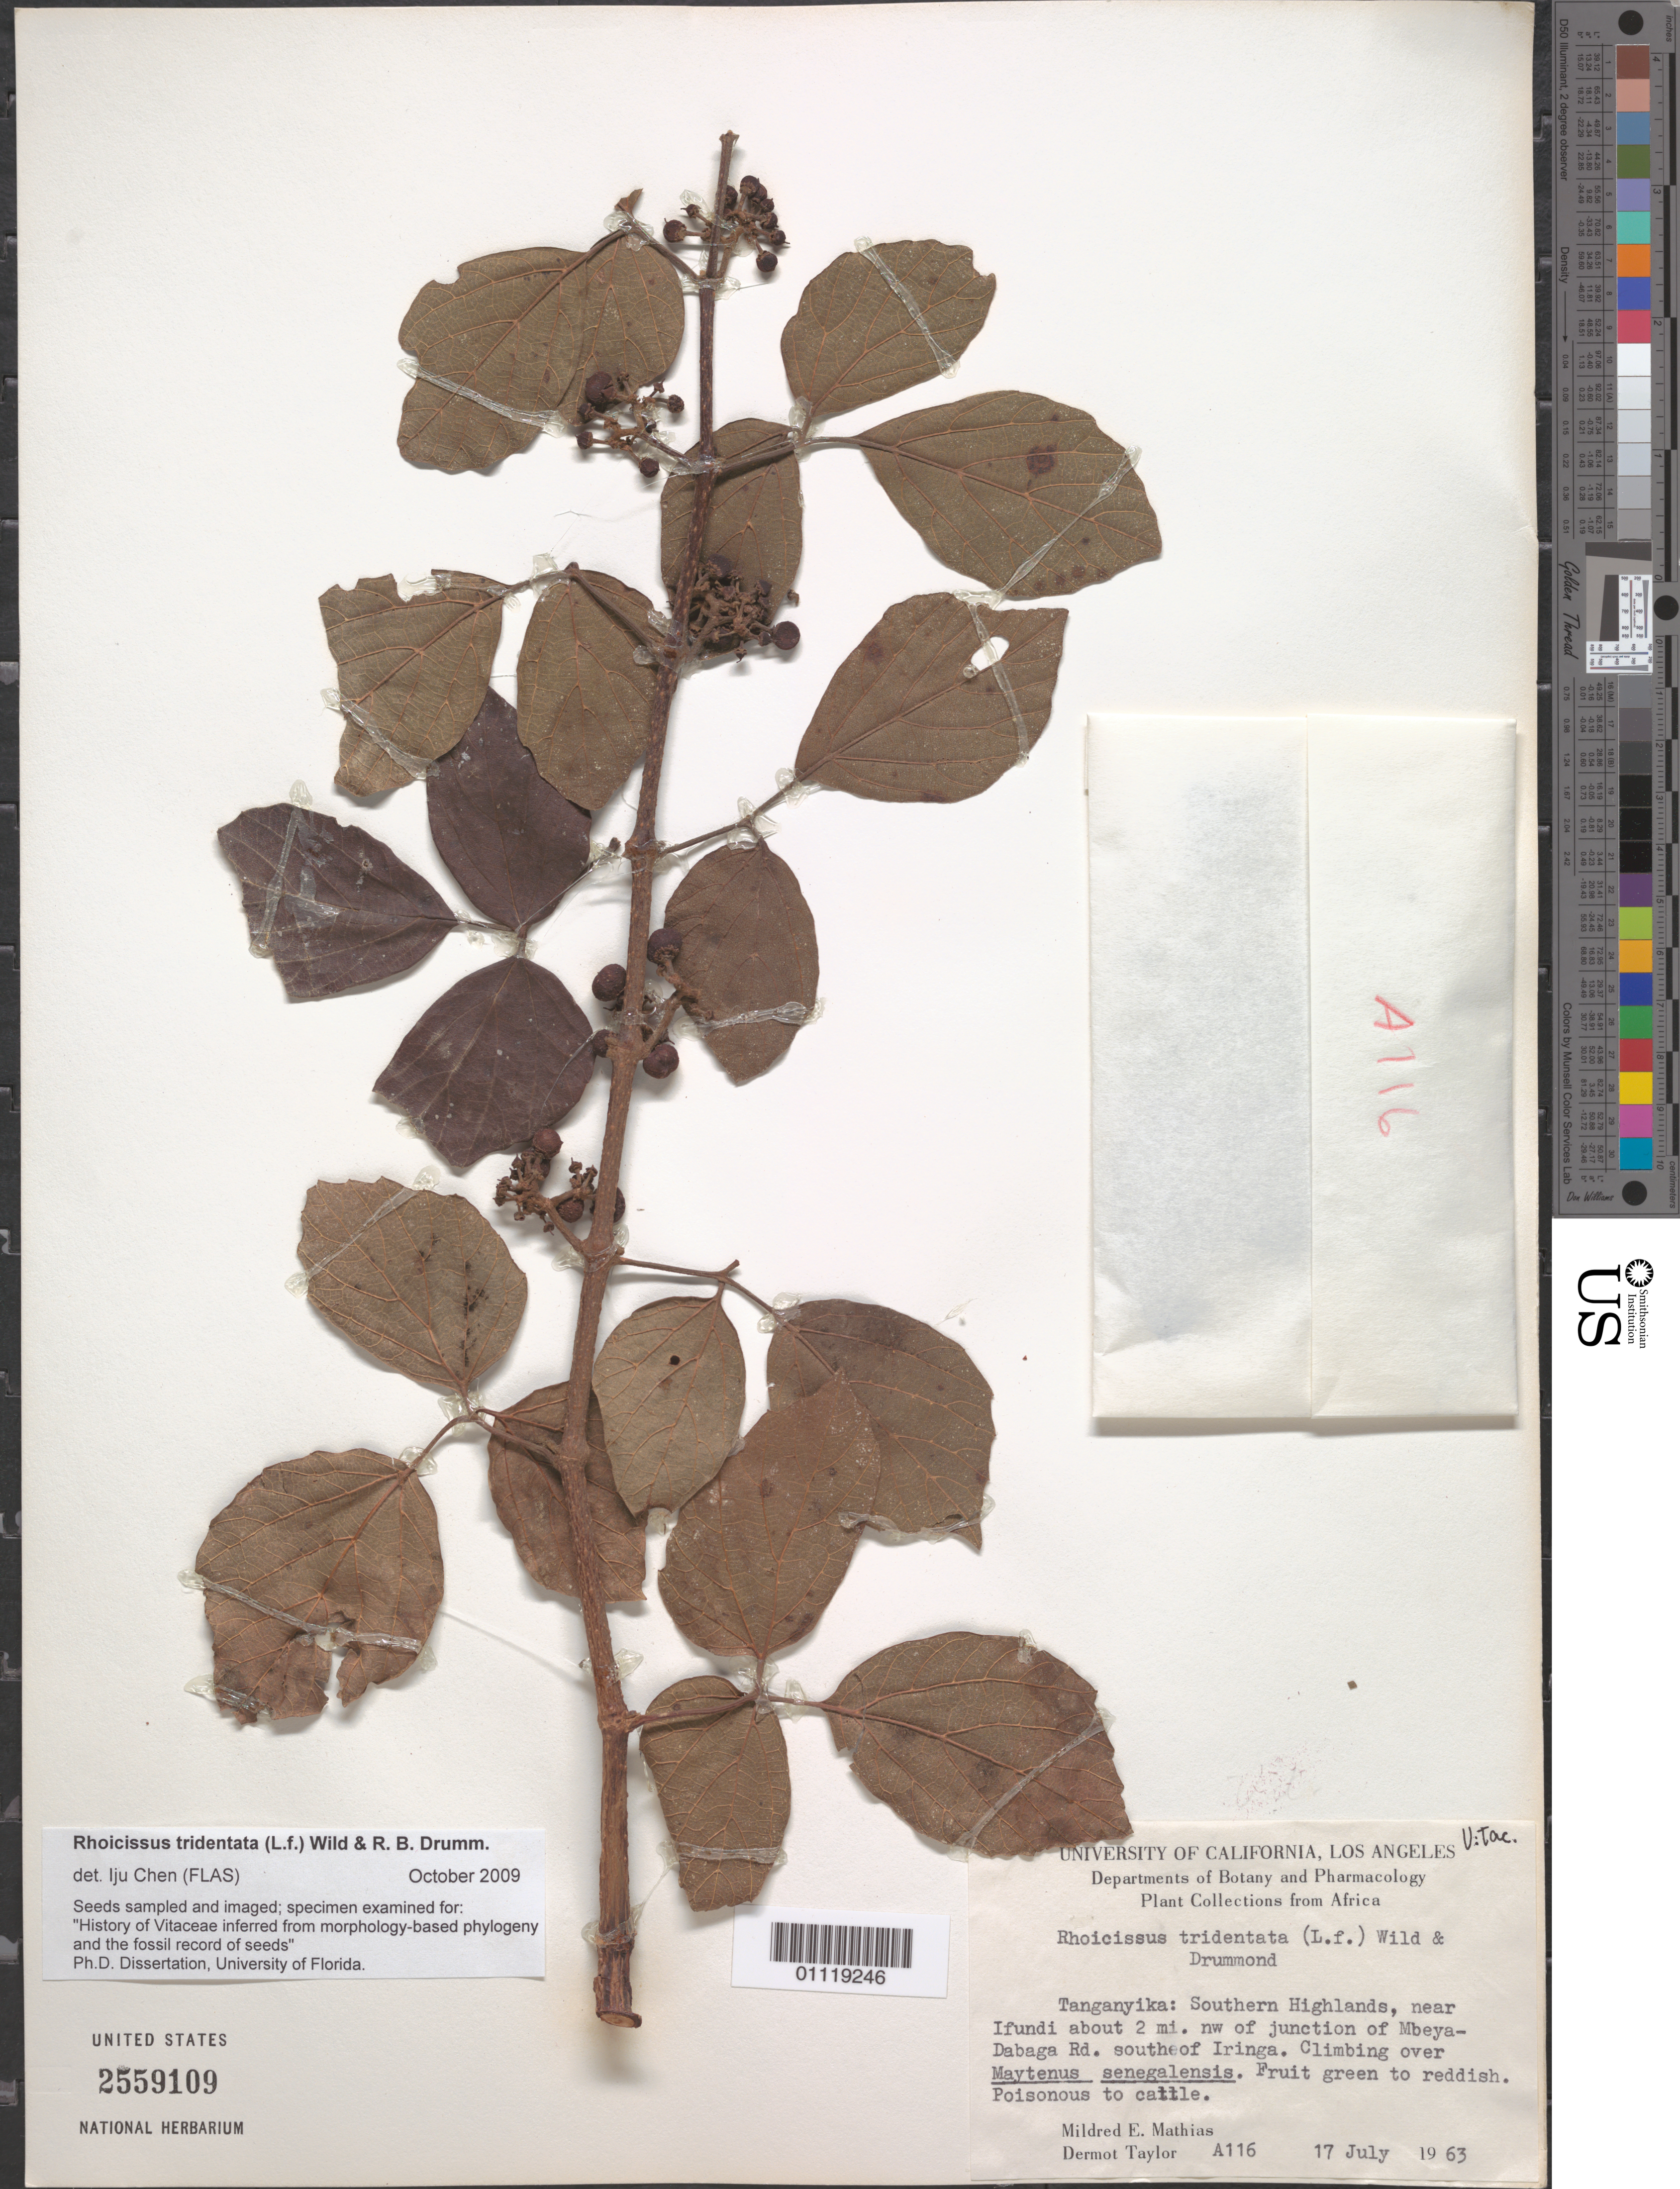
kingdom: Plantae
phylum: Tracheophyta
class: Magnoliopsida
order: Vitales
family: Vitaceae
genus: Rhoicissus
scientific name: Rhoicissus tridentata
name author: (L. f.) Wild & R.B. Drumm.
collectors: M. E. Mathias & D. Taylor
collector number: A 116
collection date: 1963-07-17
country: Tanzania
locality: S Highlands, near Ifundi about 2 mi NW of junction of Mbeya-Dabaga Rd. S of Iringa. Tanganjika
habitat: Climber.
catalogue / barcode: US 2559109